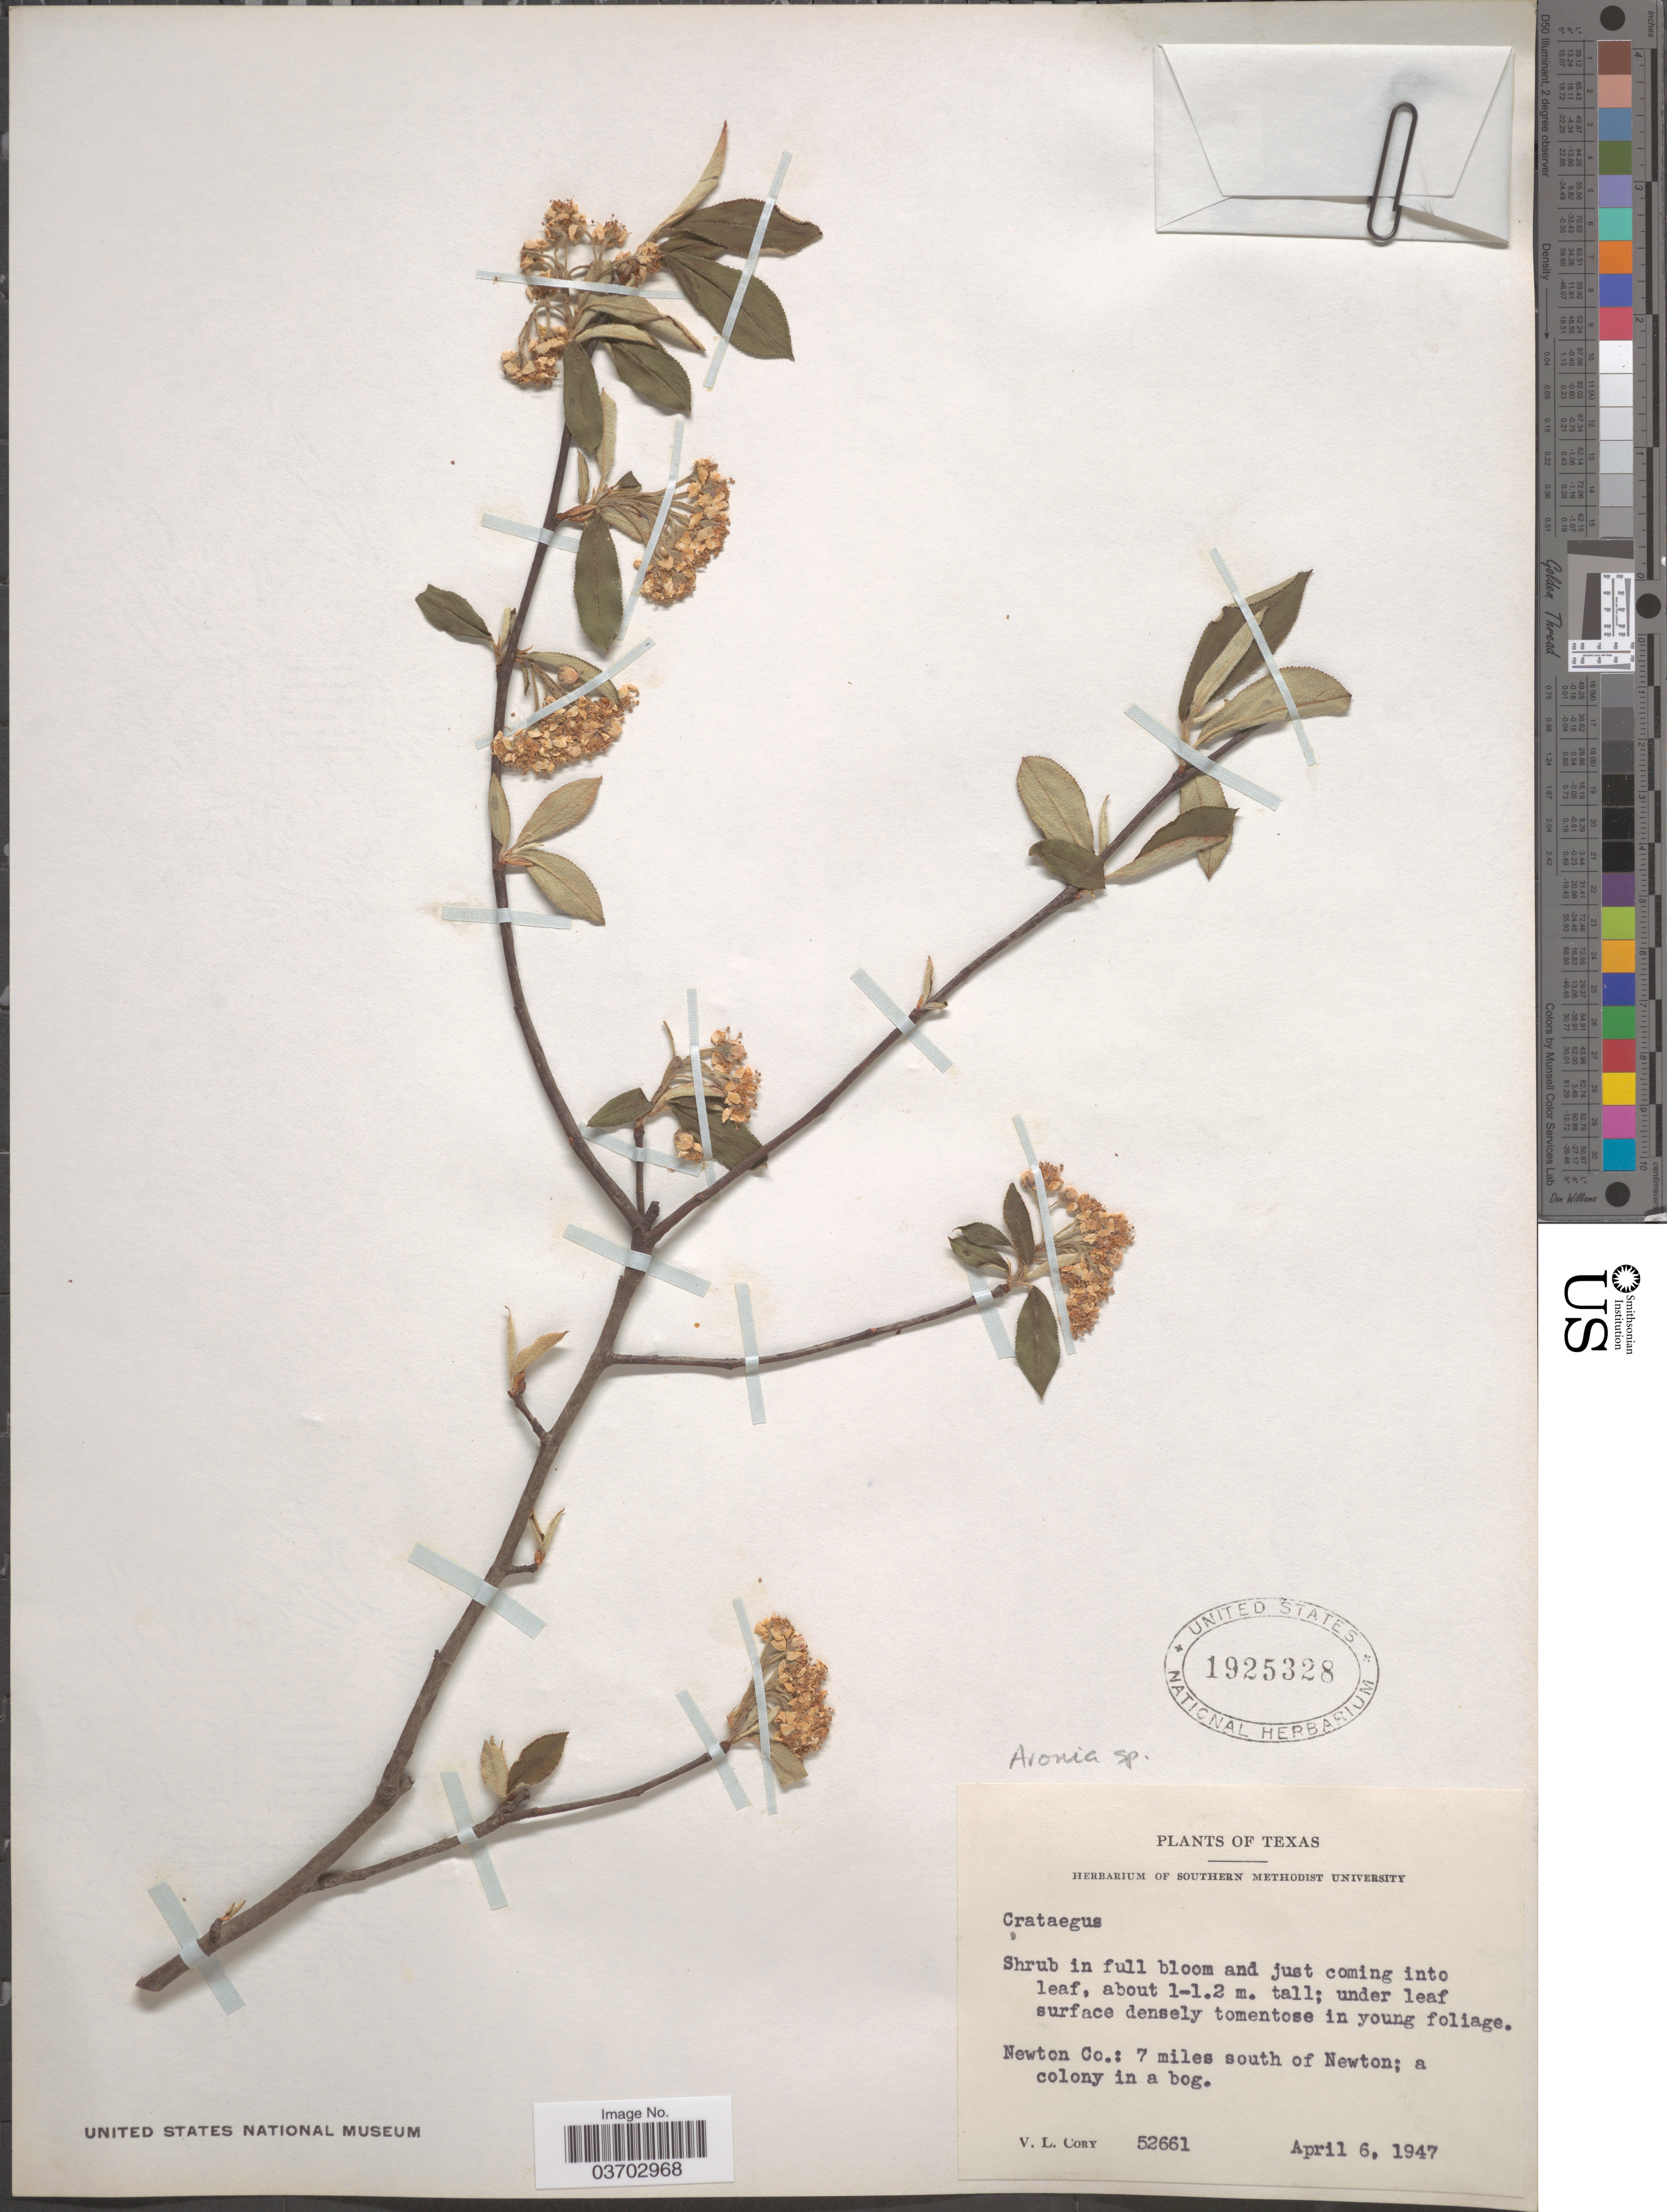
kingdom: Plantae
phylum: Tracheophyta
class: Magnoliopsida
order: Rosales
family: Rosaceae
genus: Crataegus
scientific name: Crataegus sp.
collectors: V. Cory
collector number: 52661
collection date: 1947-04-06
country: United States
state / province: Texas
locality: Newton Co.: 7 miles south of Newton; a colony in a bog.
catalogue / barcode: US 1925328